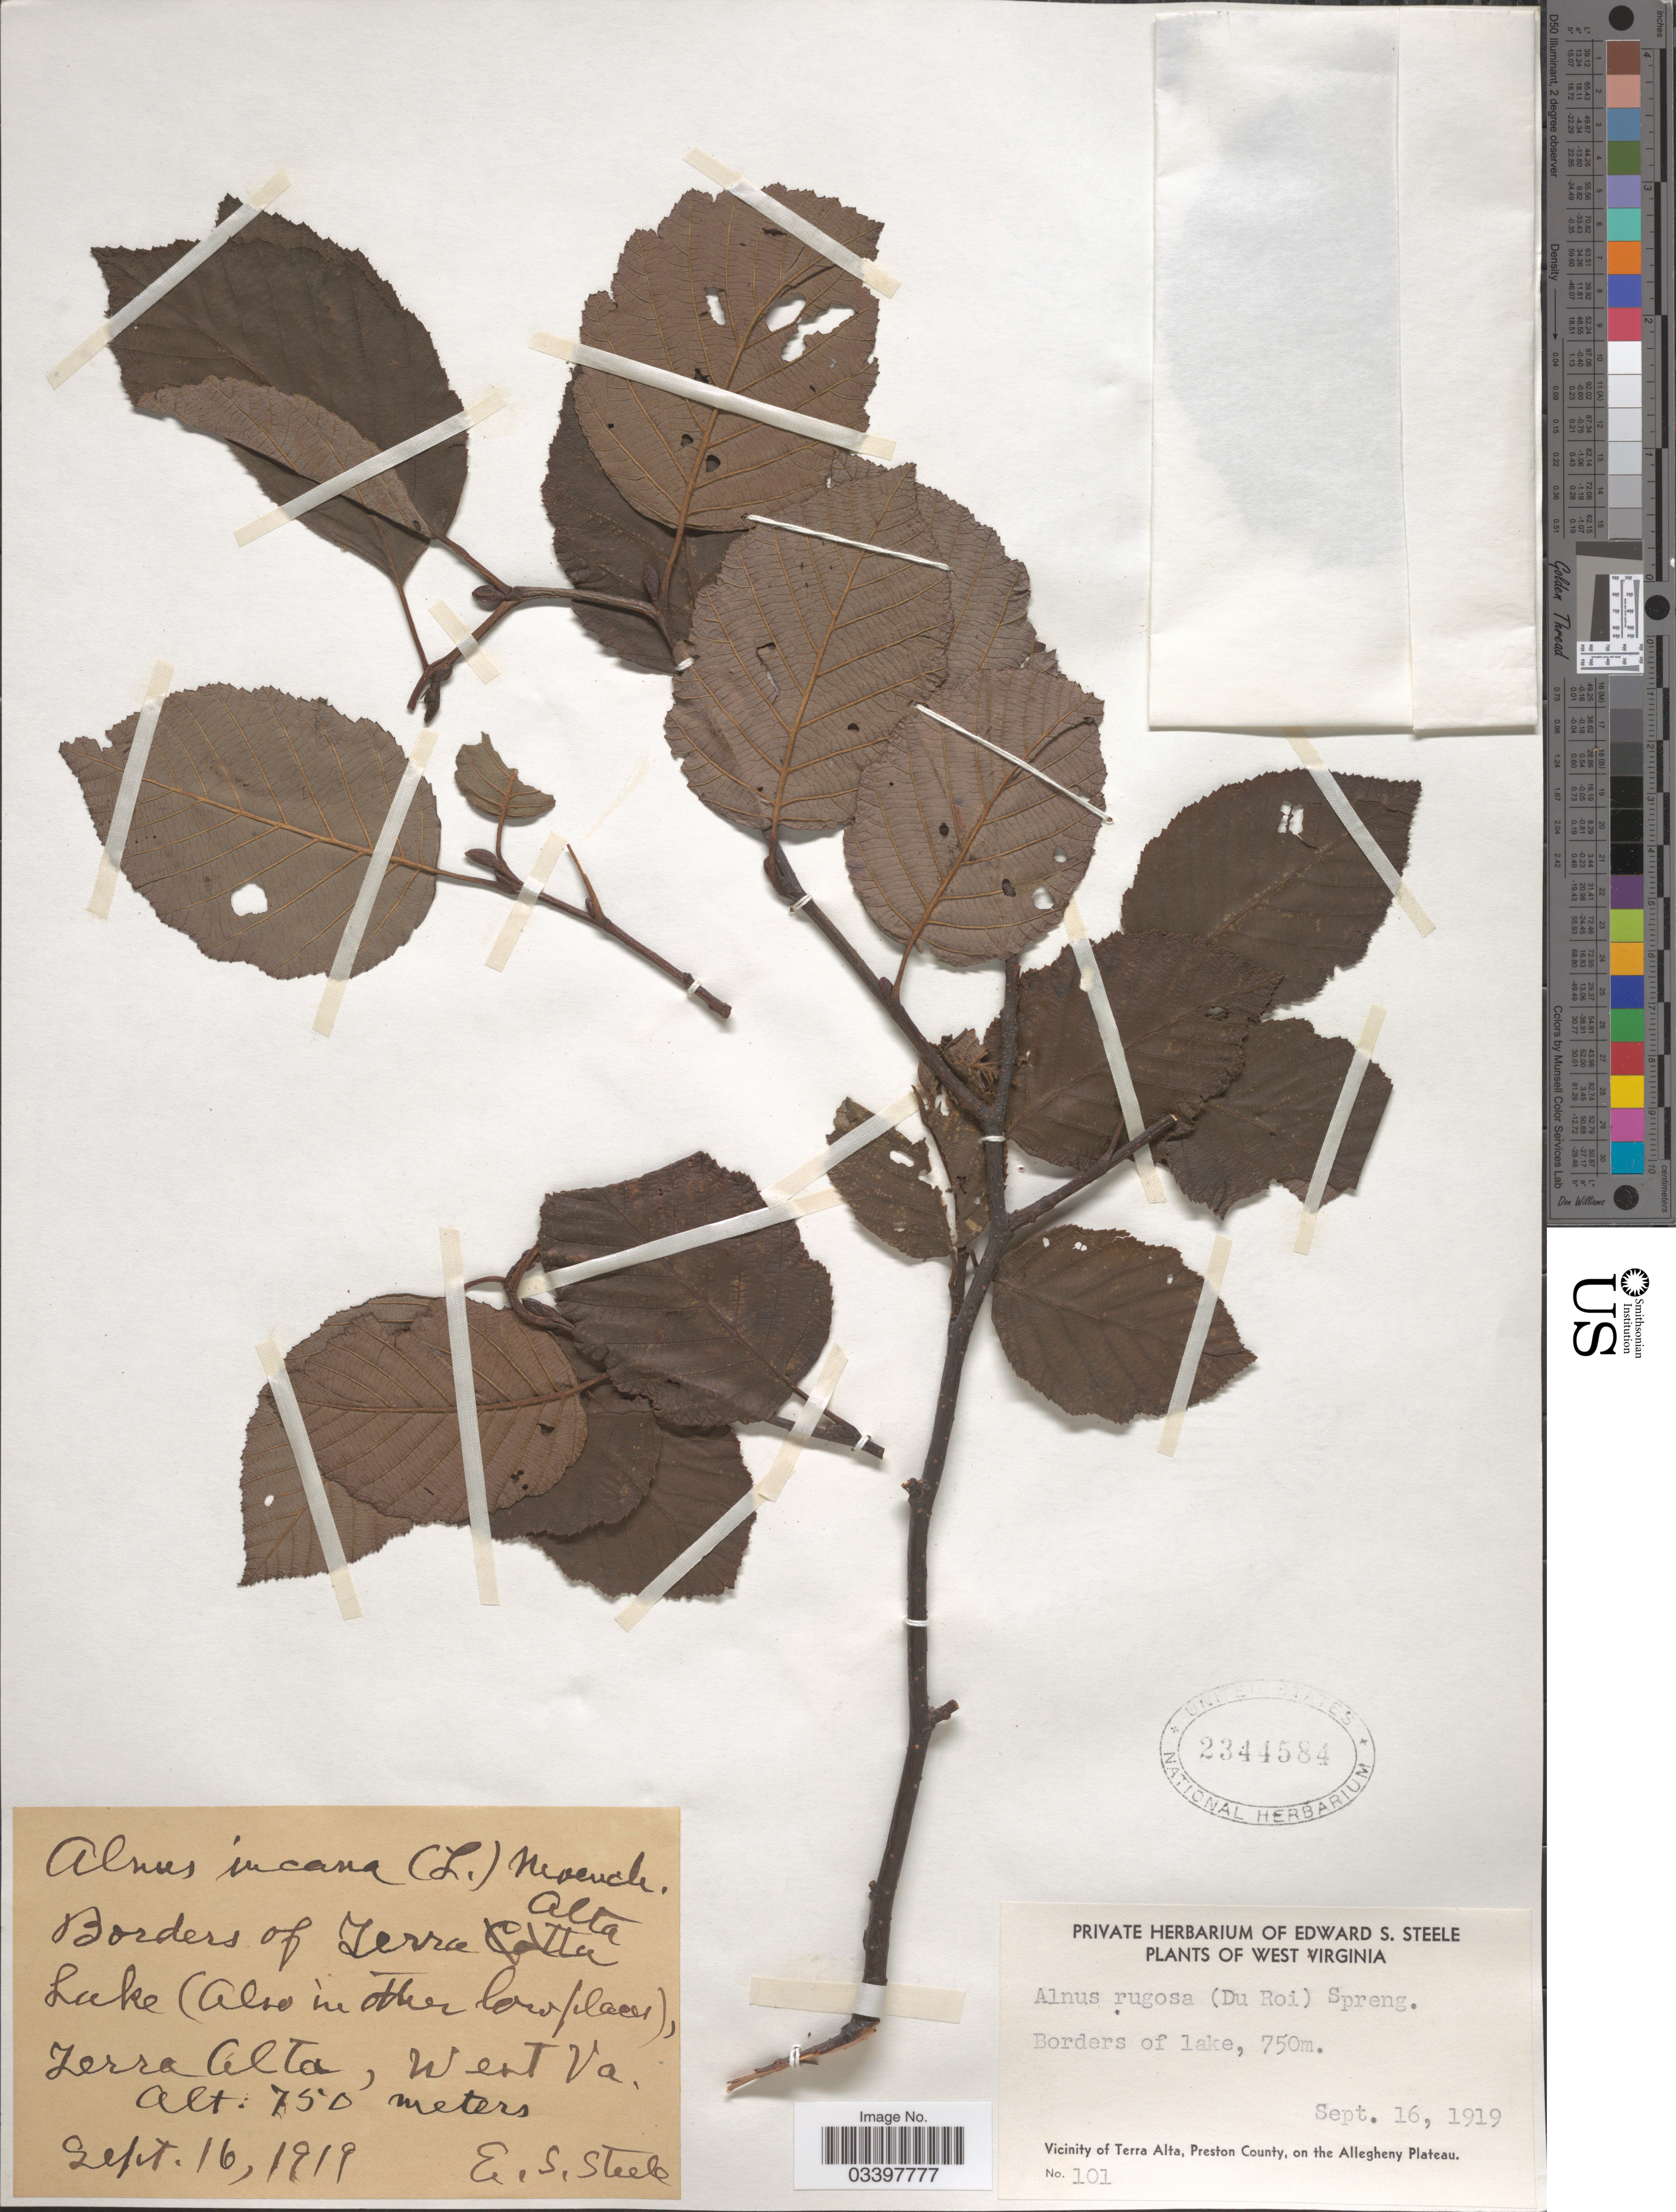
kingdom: Plantae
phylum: Tracheophyta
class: Magnoliopsida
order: Fagales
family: Betulaceae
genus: Alnus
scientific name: Alnus incana subsp. rugosa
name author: (Du Roi) R.T. Clausen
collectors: E. Steele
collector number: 101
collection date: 1919-09-16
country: United States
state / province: West Virginia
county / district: Preston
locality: Borders of lake, Vicinity of Terra Alta, Preston County, on the Allegheny Plateau.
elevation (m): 750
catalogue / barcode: US 2344584